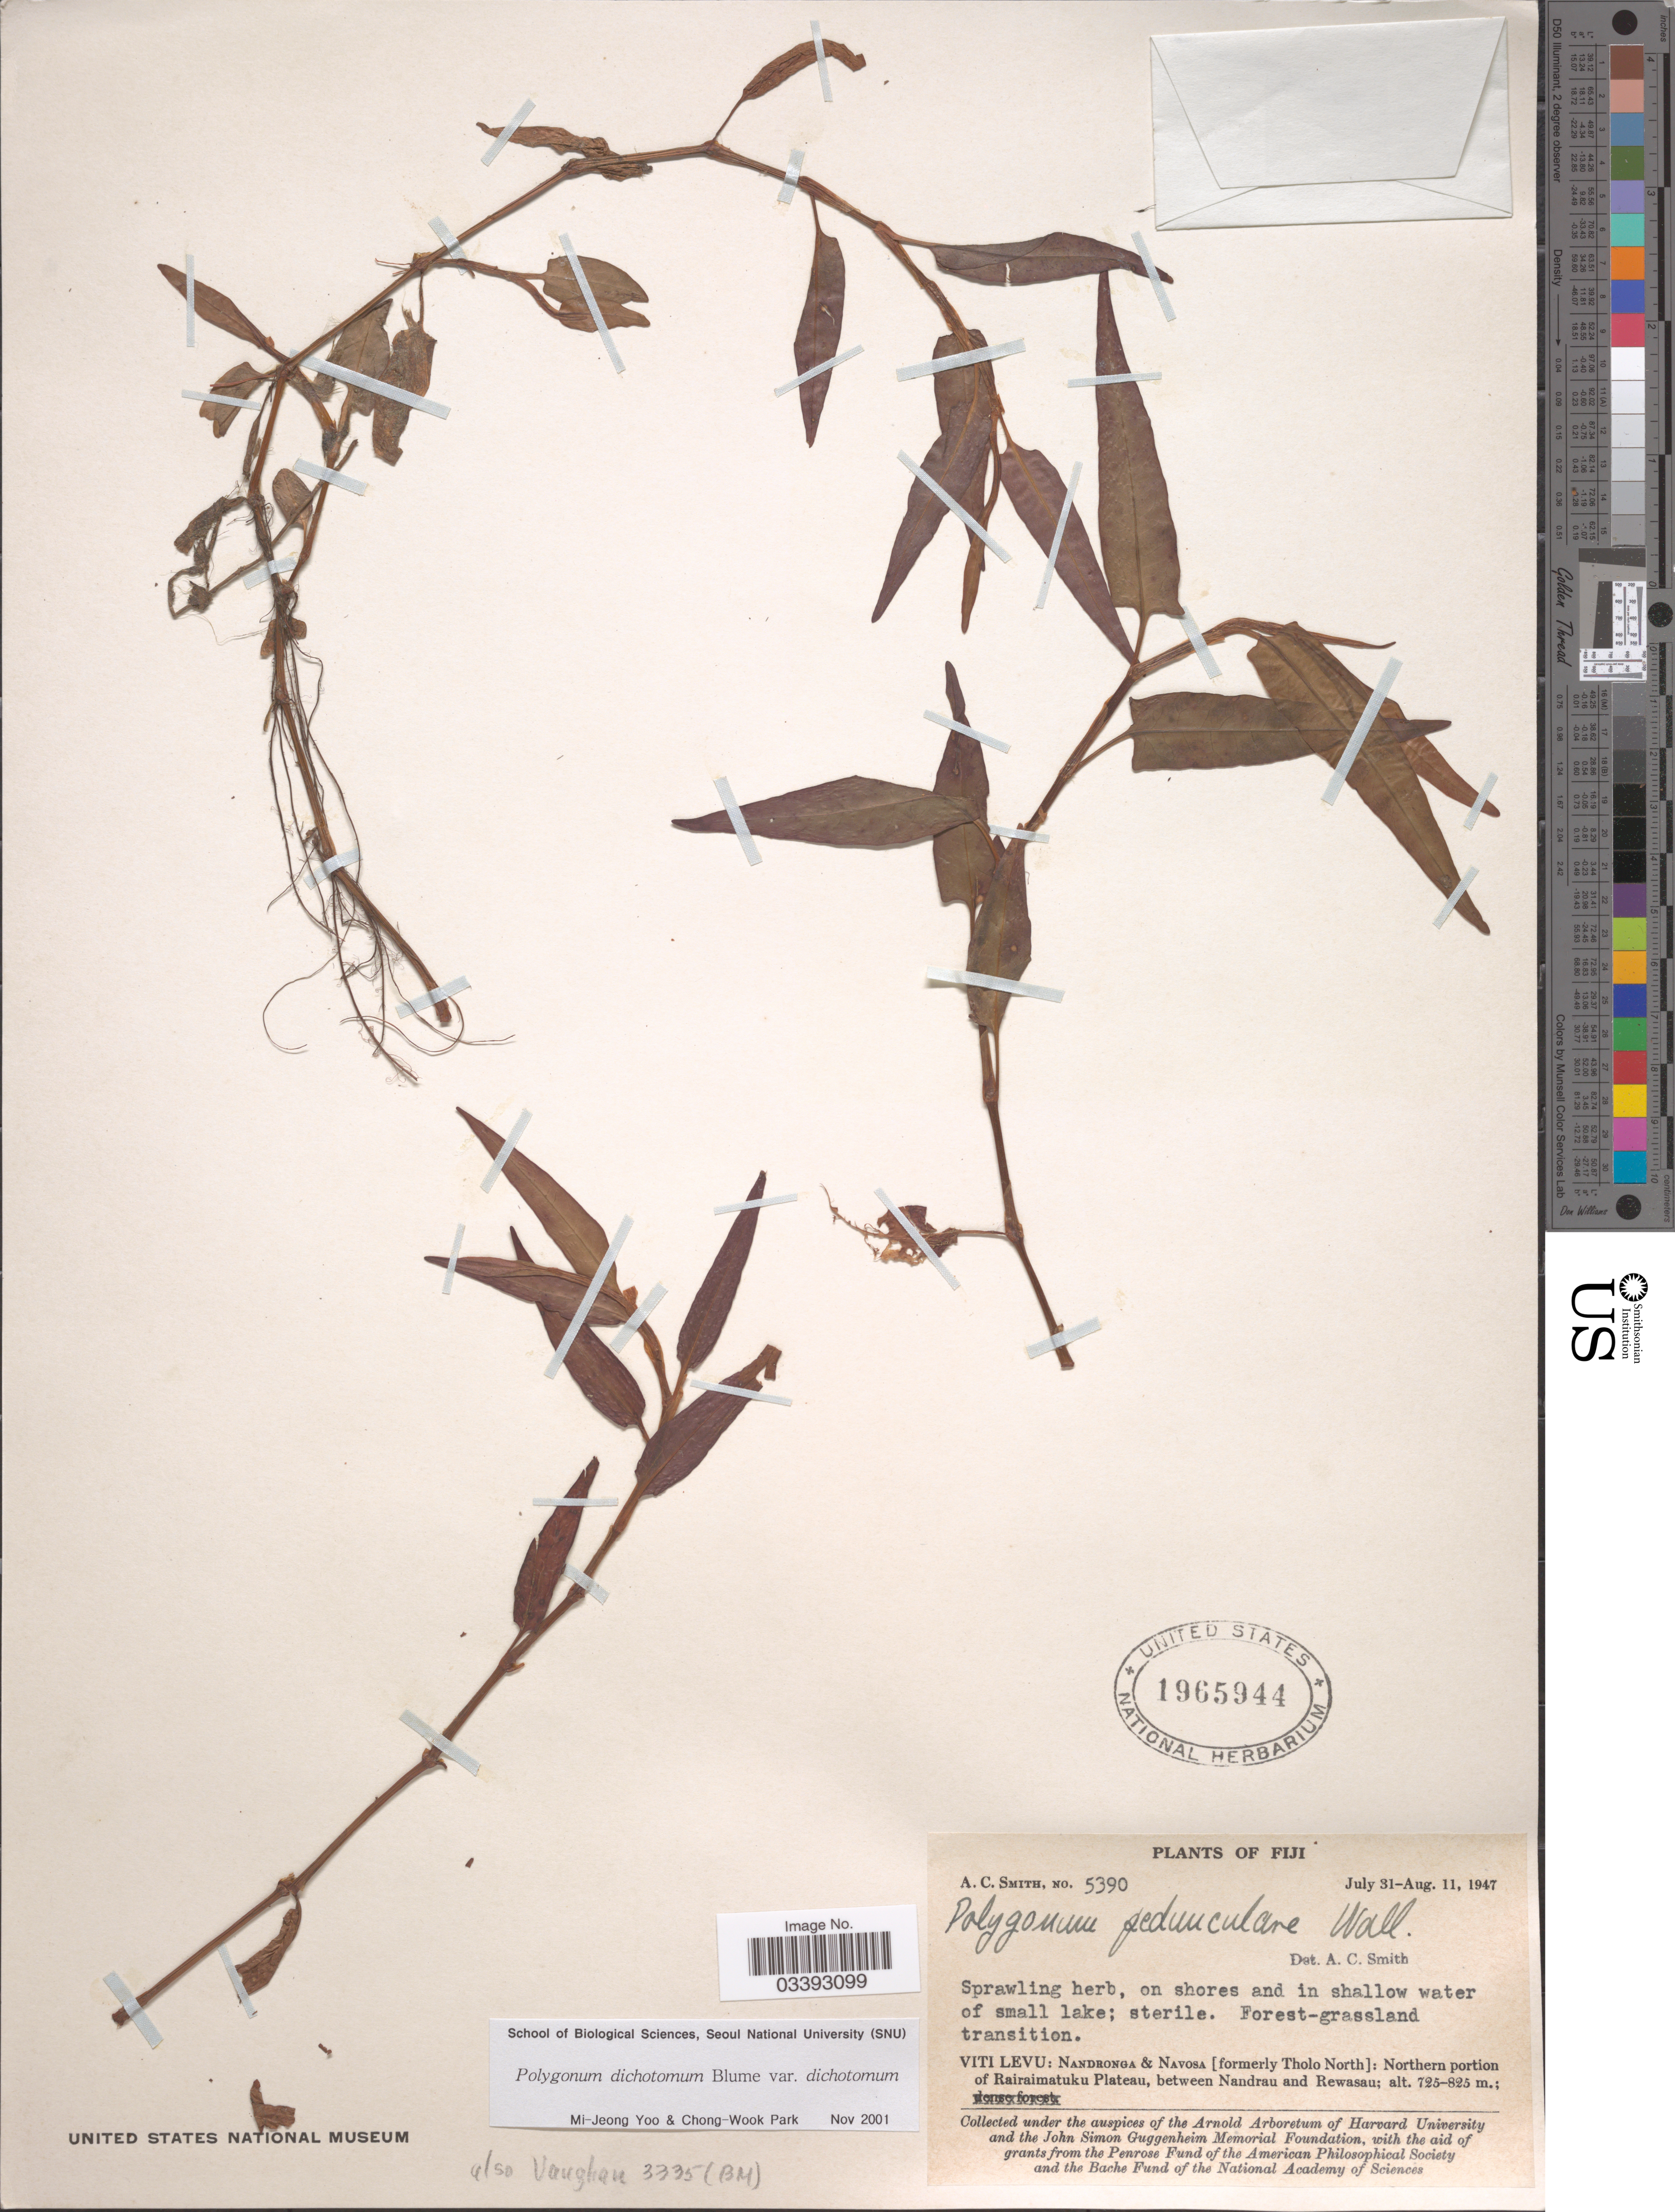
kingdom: Plantae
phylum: Tracheophyta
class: Magnoliopsida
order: Caryophyllales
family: Polygonaceae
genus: Persicaria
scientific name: Persicaria dichotoma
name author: (Blume) Masam.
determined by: Wagner, W. L., (BOT), Smithsonian Institution - National Museum of Natural History (UNITED STATES)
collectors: A. C. Smith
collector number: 5390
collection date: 1947-07-31/1947-08-11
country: Fiji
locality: Viti Levu: Nandronga & Navosa [formerly Tholo North]: Northern portion of Rairaimatuku Plateau, between Nandrau and Rewasau.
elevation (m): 725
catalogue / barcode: US 1965944